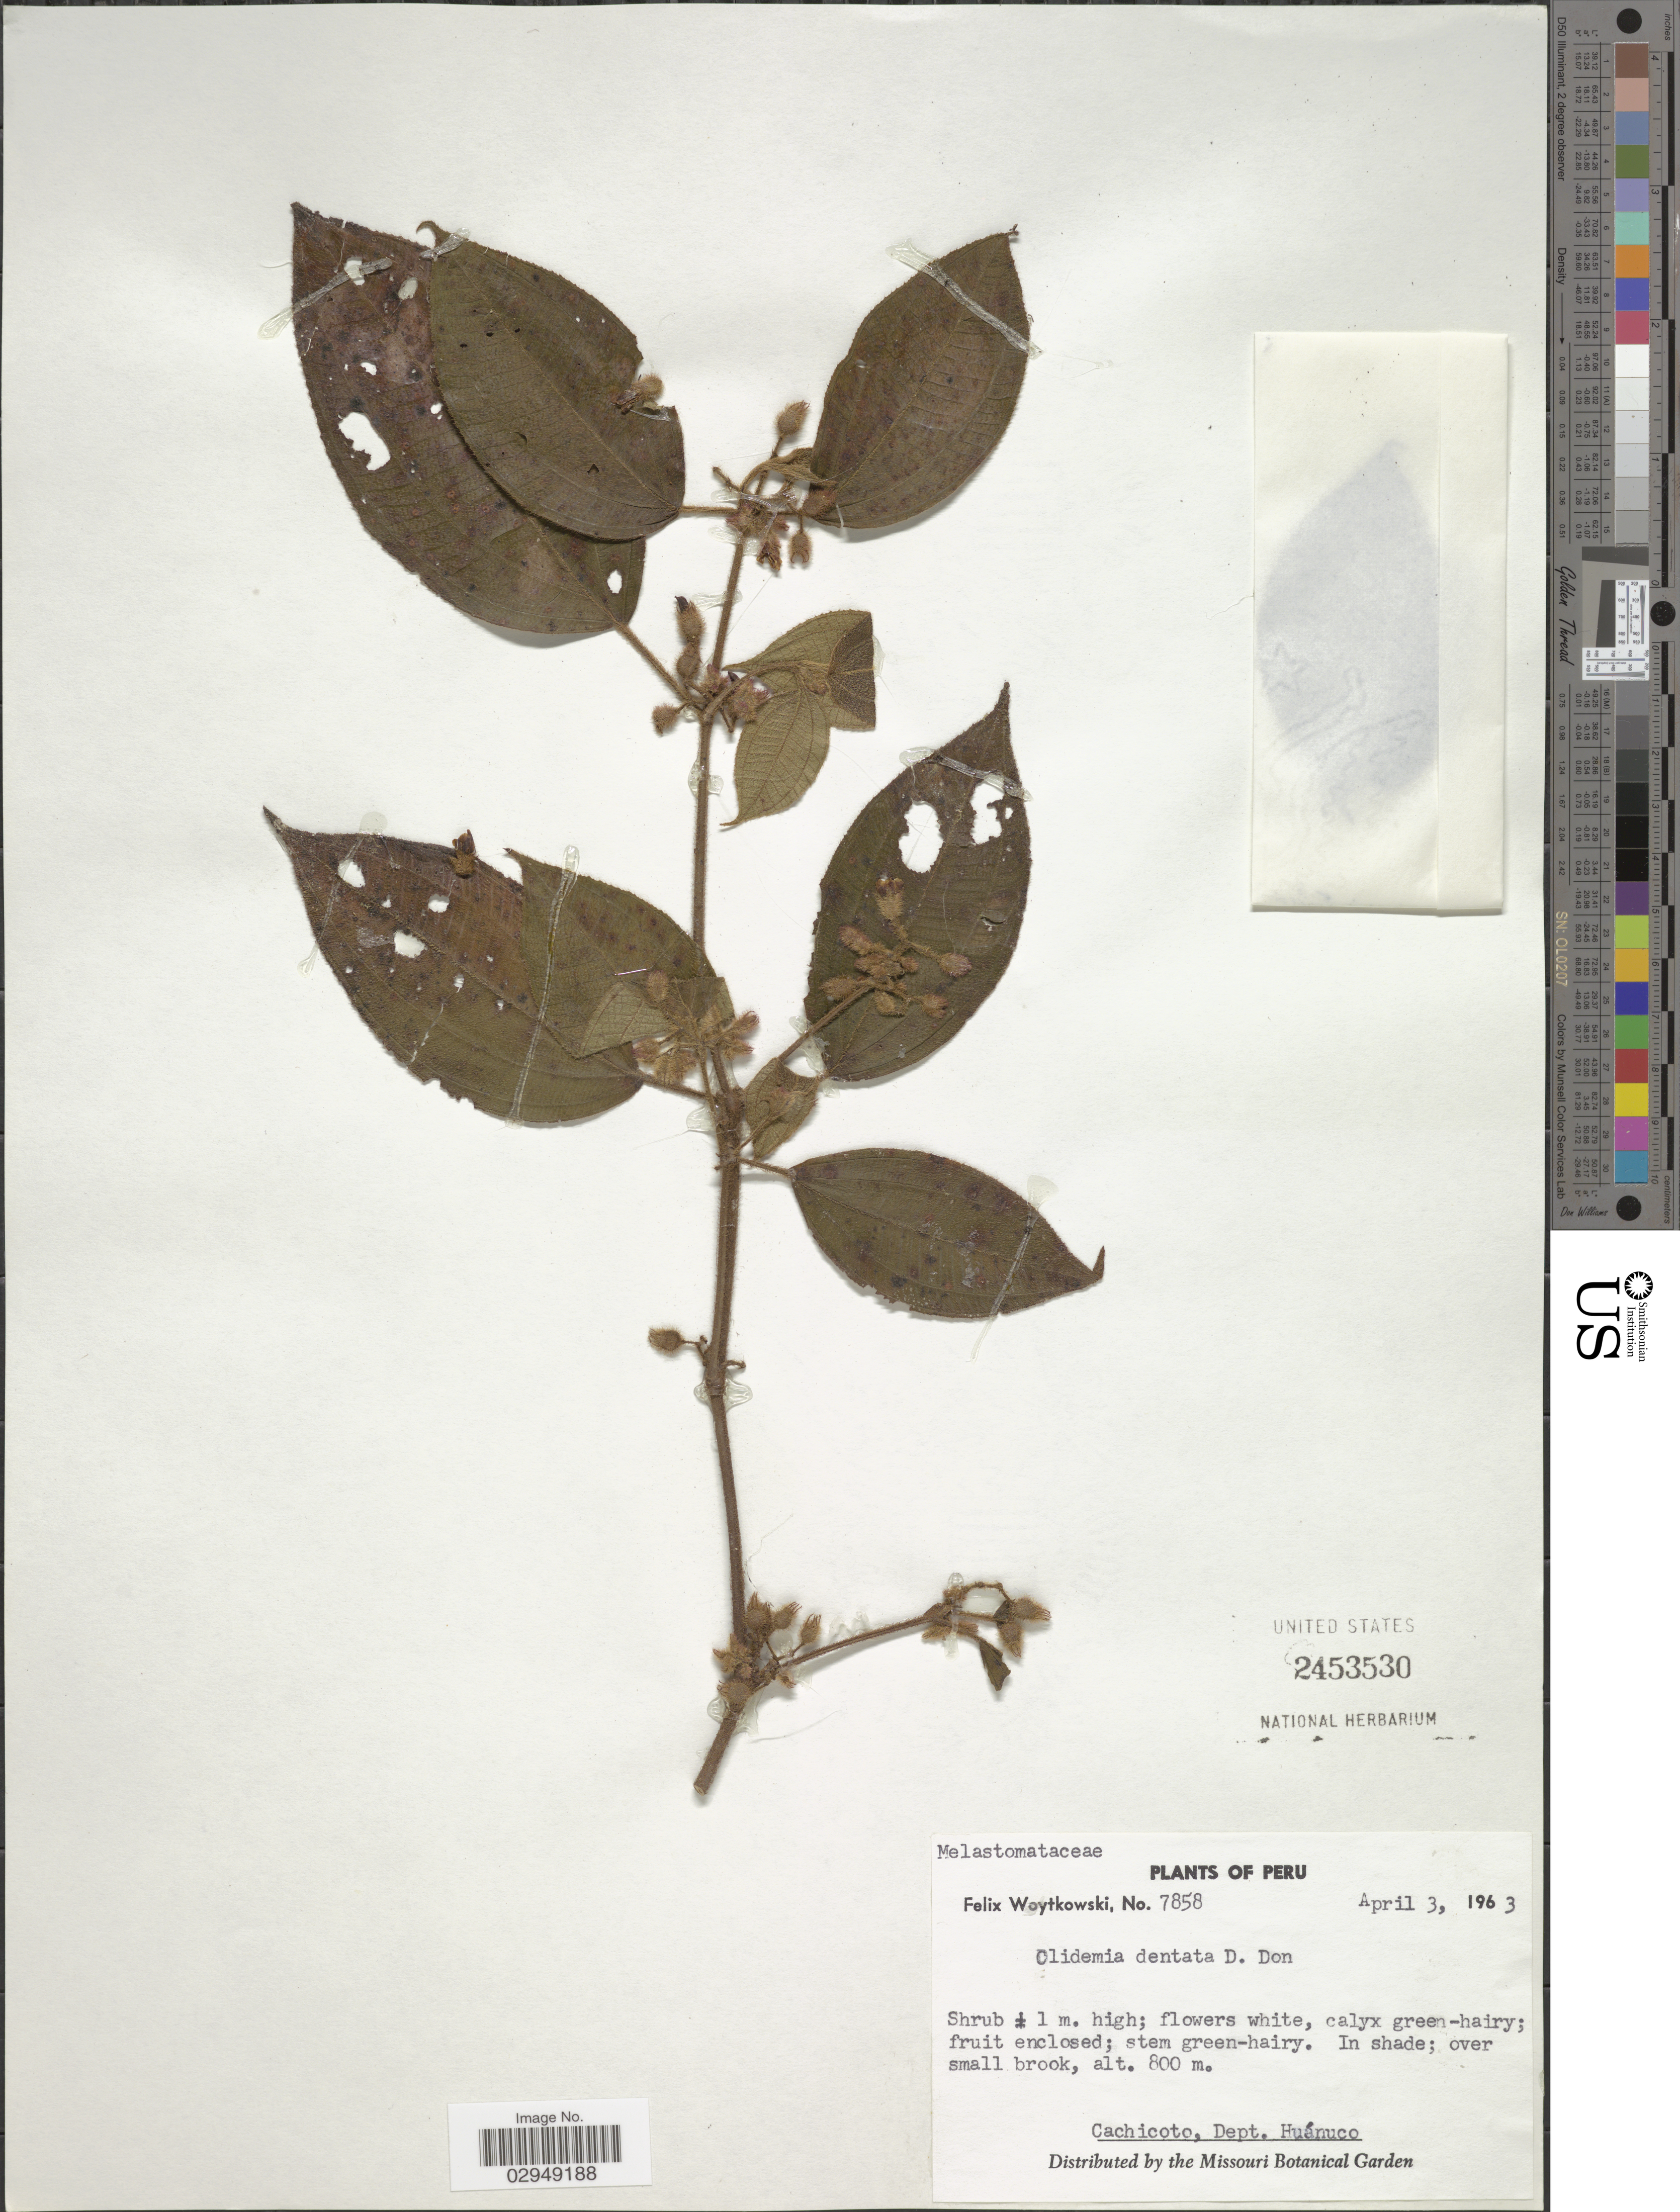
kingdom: Plantae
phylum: Tracheophyta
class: Magnoliopsida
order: Myrtales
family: Melastomataceae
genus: Clidemia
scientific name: Clidemia dentata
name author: D. Don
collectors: F. Woytkowski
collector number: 7858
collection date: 1963-04-03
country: Peru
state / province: Huánuco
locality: Cachicoto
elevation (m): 800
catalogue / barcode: US 2453530